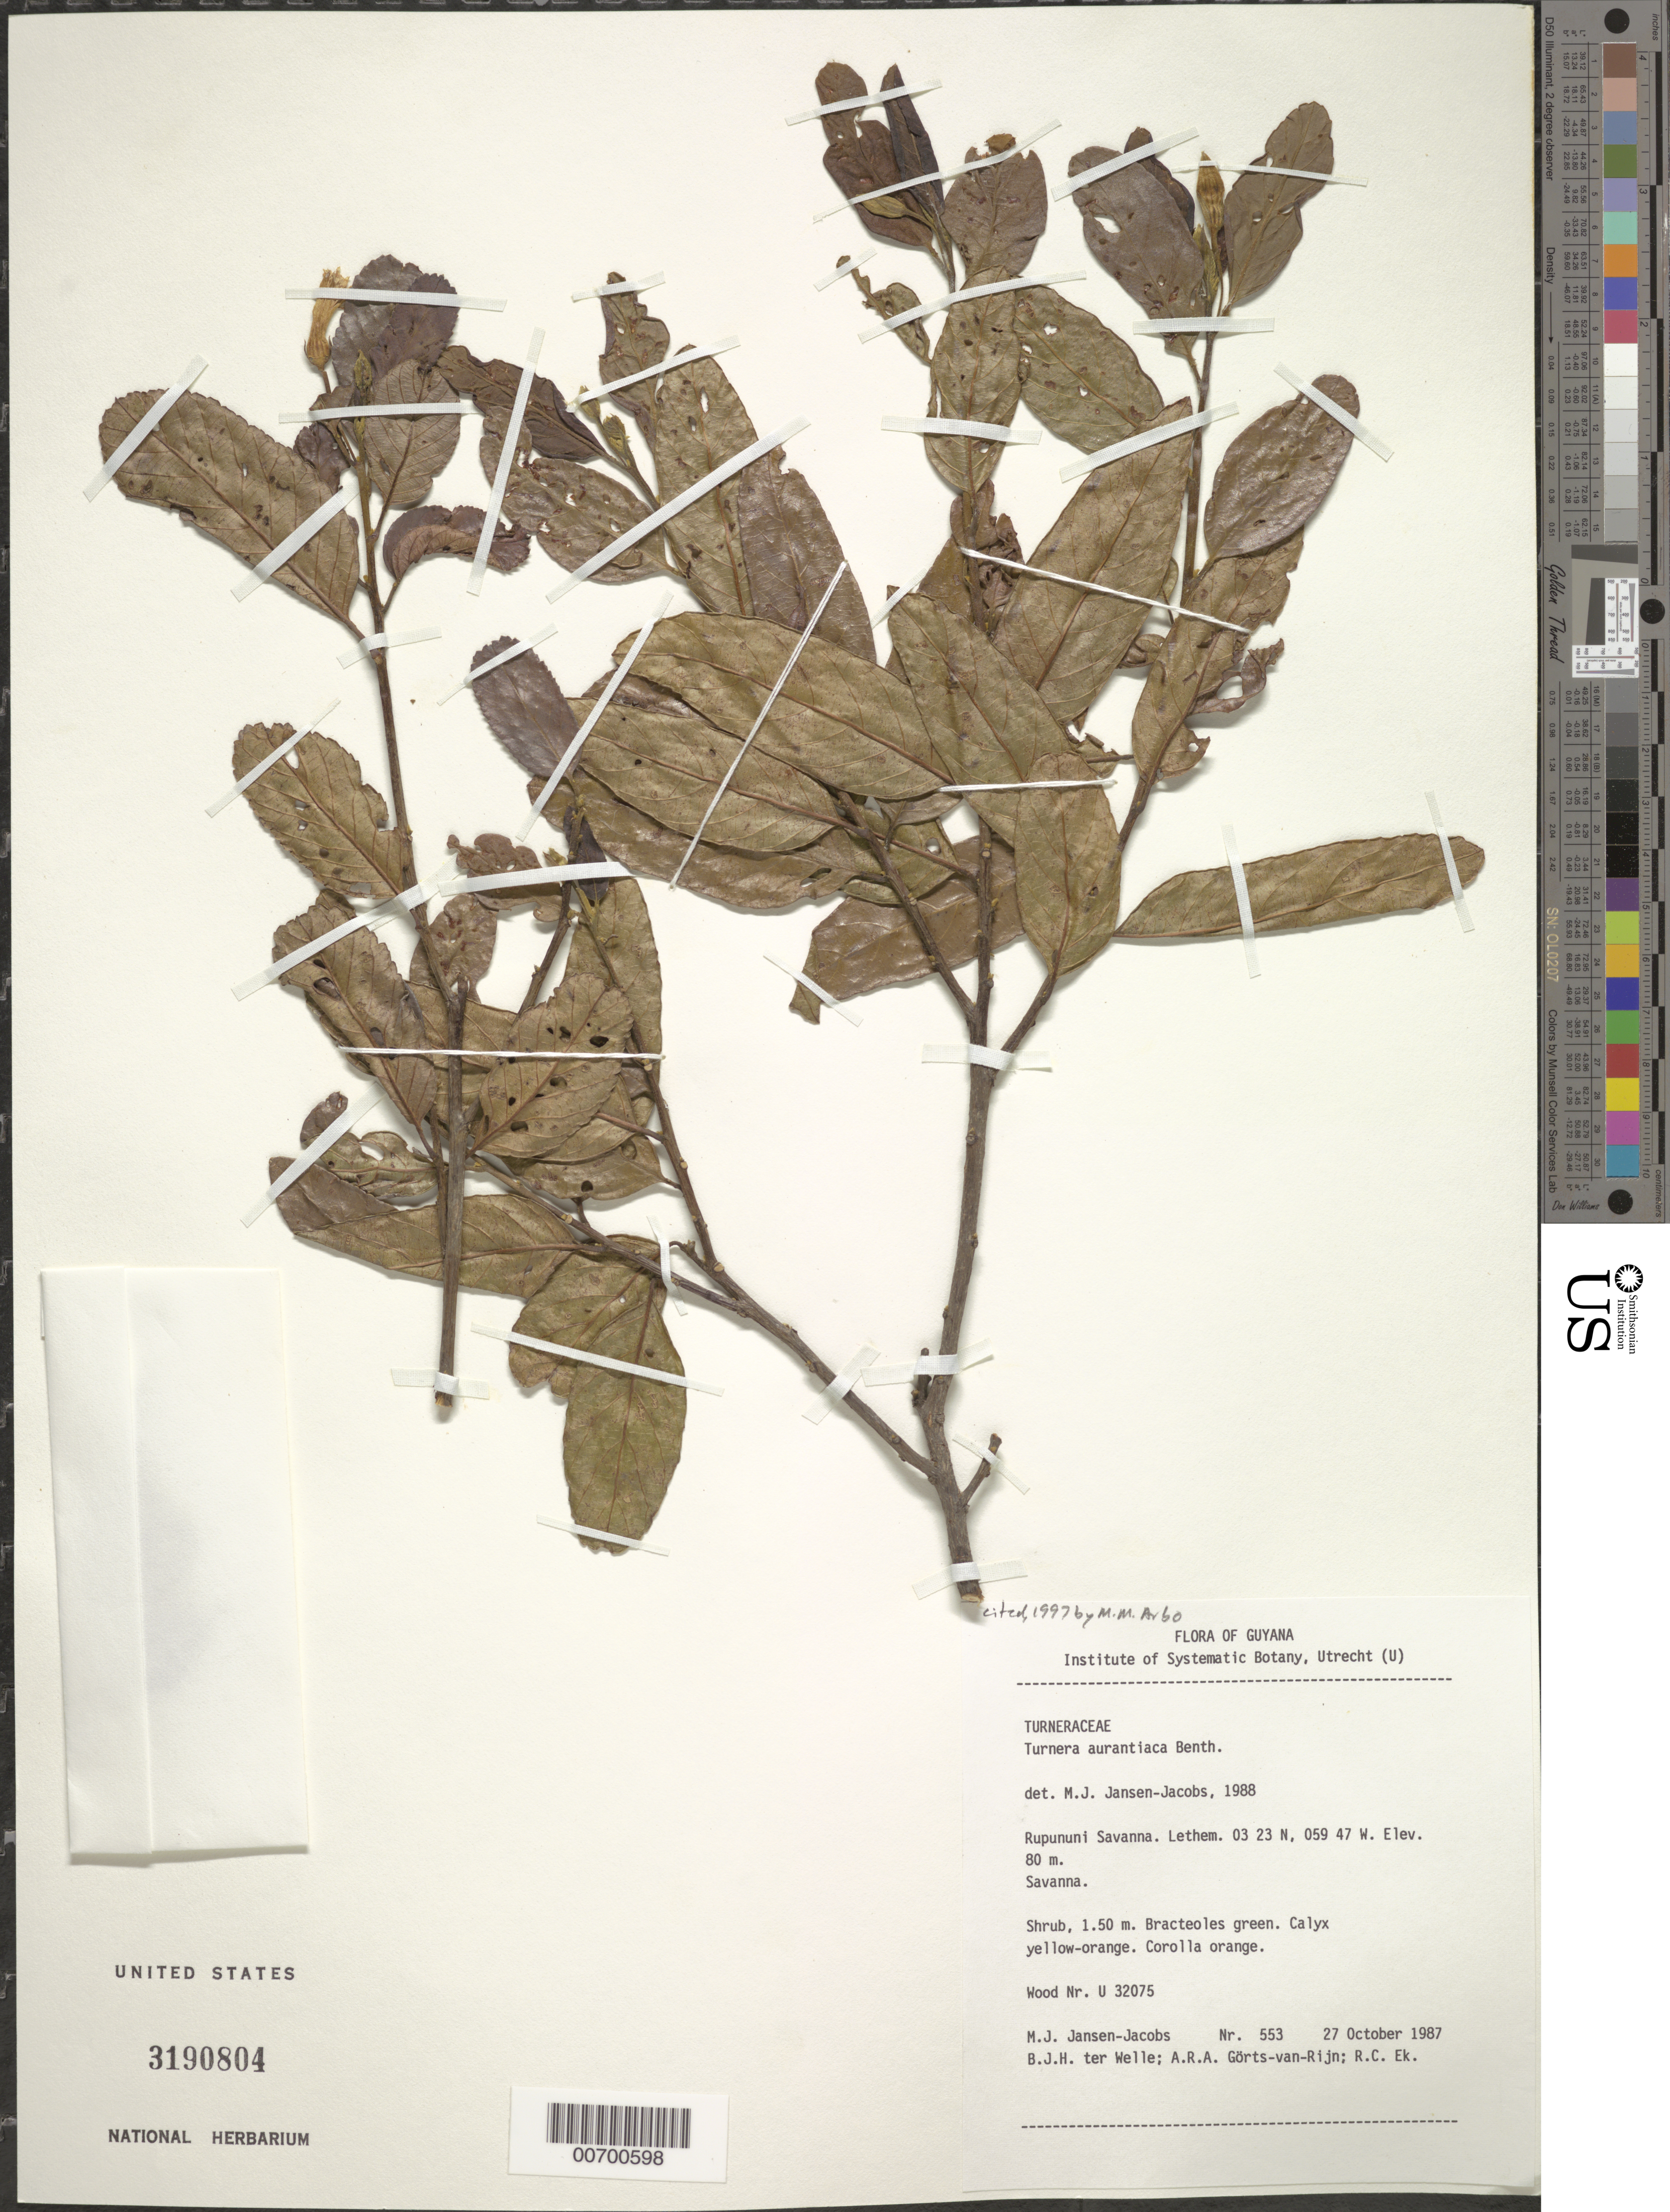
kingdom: Plantae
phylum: Tracheophyta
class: Magnoliopsida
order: Malpighiales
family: Turneraceae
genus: Turnera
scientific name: Turnera aurantiaca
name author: Benth.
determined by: Jansen-Jacobs, M. J., (U), Nationaal Herbarium Nederland, Utrecht University branch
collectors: M. J. Jansen-Jacobs, B. Welle, A. .R. A. Görts-van Rijn & R. C. Ek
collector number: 553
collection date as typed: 27-Oct-87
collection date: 1987-10-27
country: Guyana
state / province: U. Takutu-U. Essequibo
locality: Lethem, Rupununi Dist.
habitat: Savanna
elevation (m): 80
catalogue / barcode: US 3190804